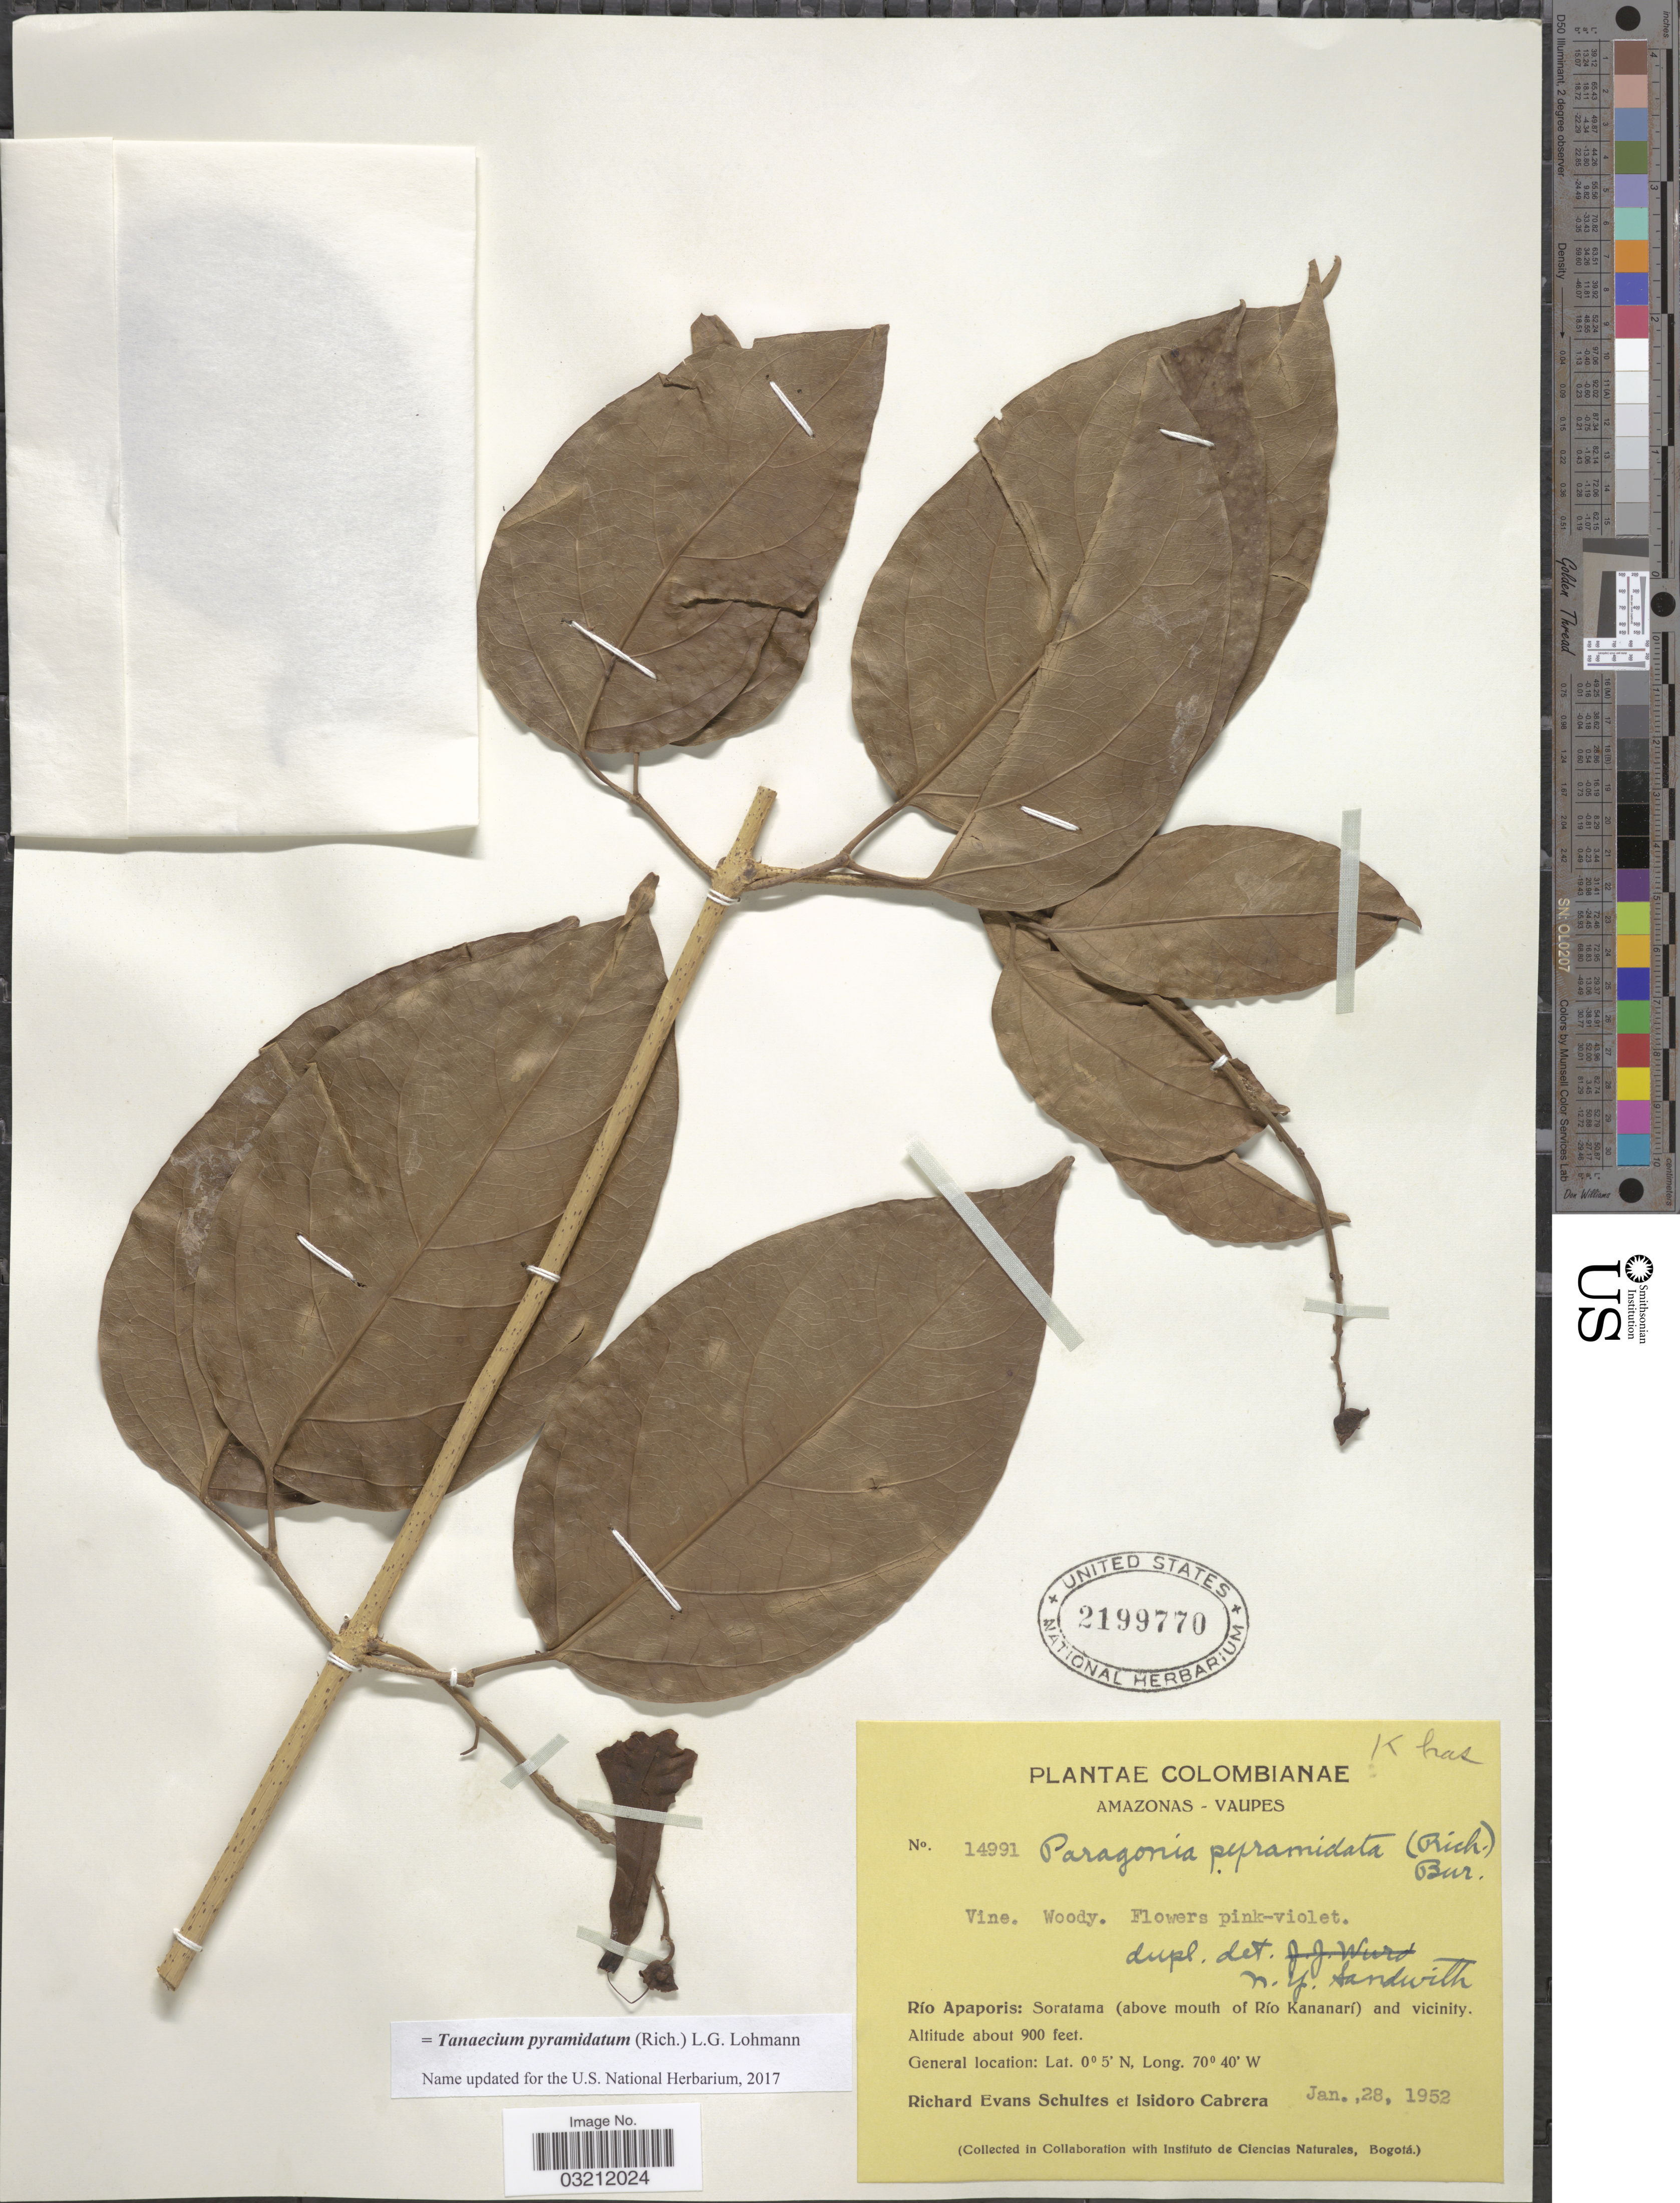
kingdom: Plantae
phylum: Tracheophyta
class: Magnoliopsida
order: Lamiales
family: Bignoniaceae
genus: Tanaecium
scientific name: Tanaecium pyramidatum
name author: (Rich.) L.G. Lohmann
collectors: R. E. Schultes & I. Cabrera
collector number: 14991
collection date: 1952-01-28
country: Colombia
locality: Amazonas-Vaupes. Río Apaporis: Soratama (above mouth of Río Kananarí) and vicinity.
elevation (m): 274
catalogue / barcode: US 2199770